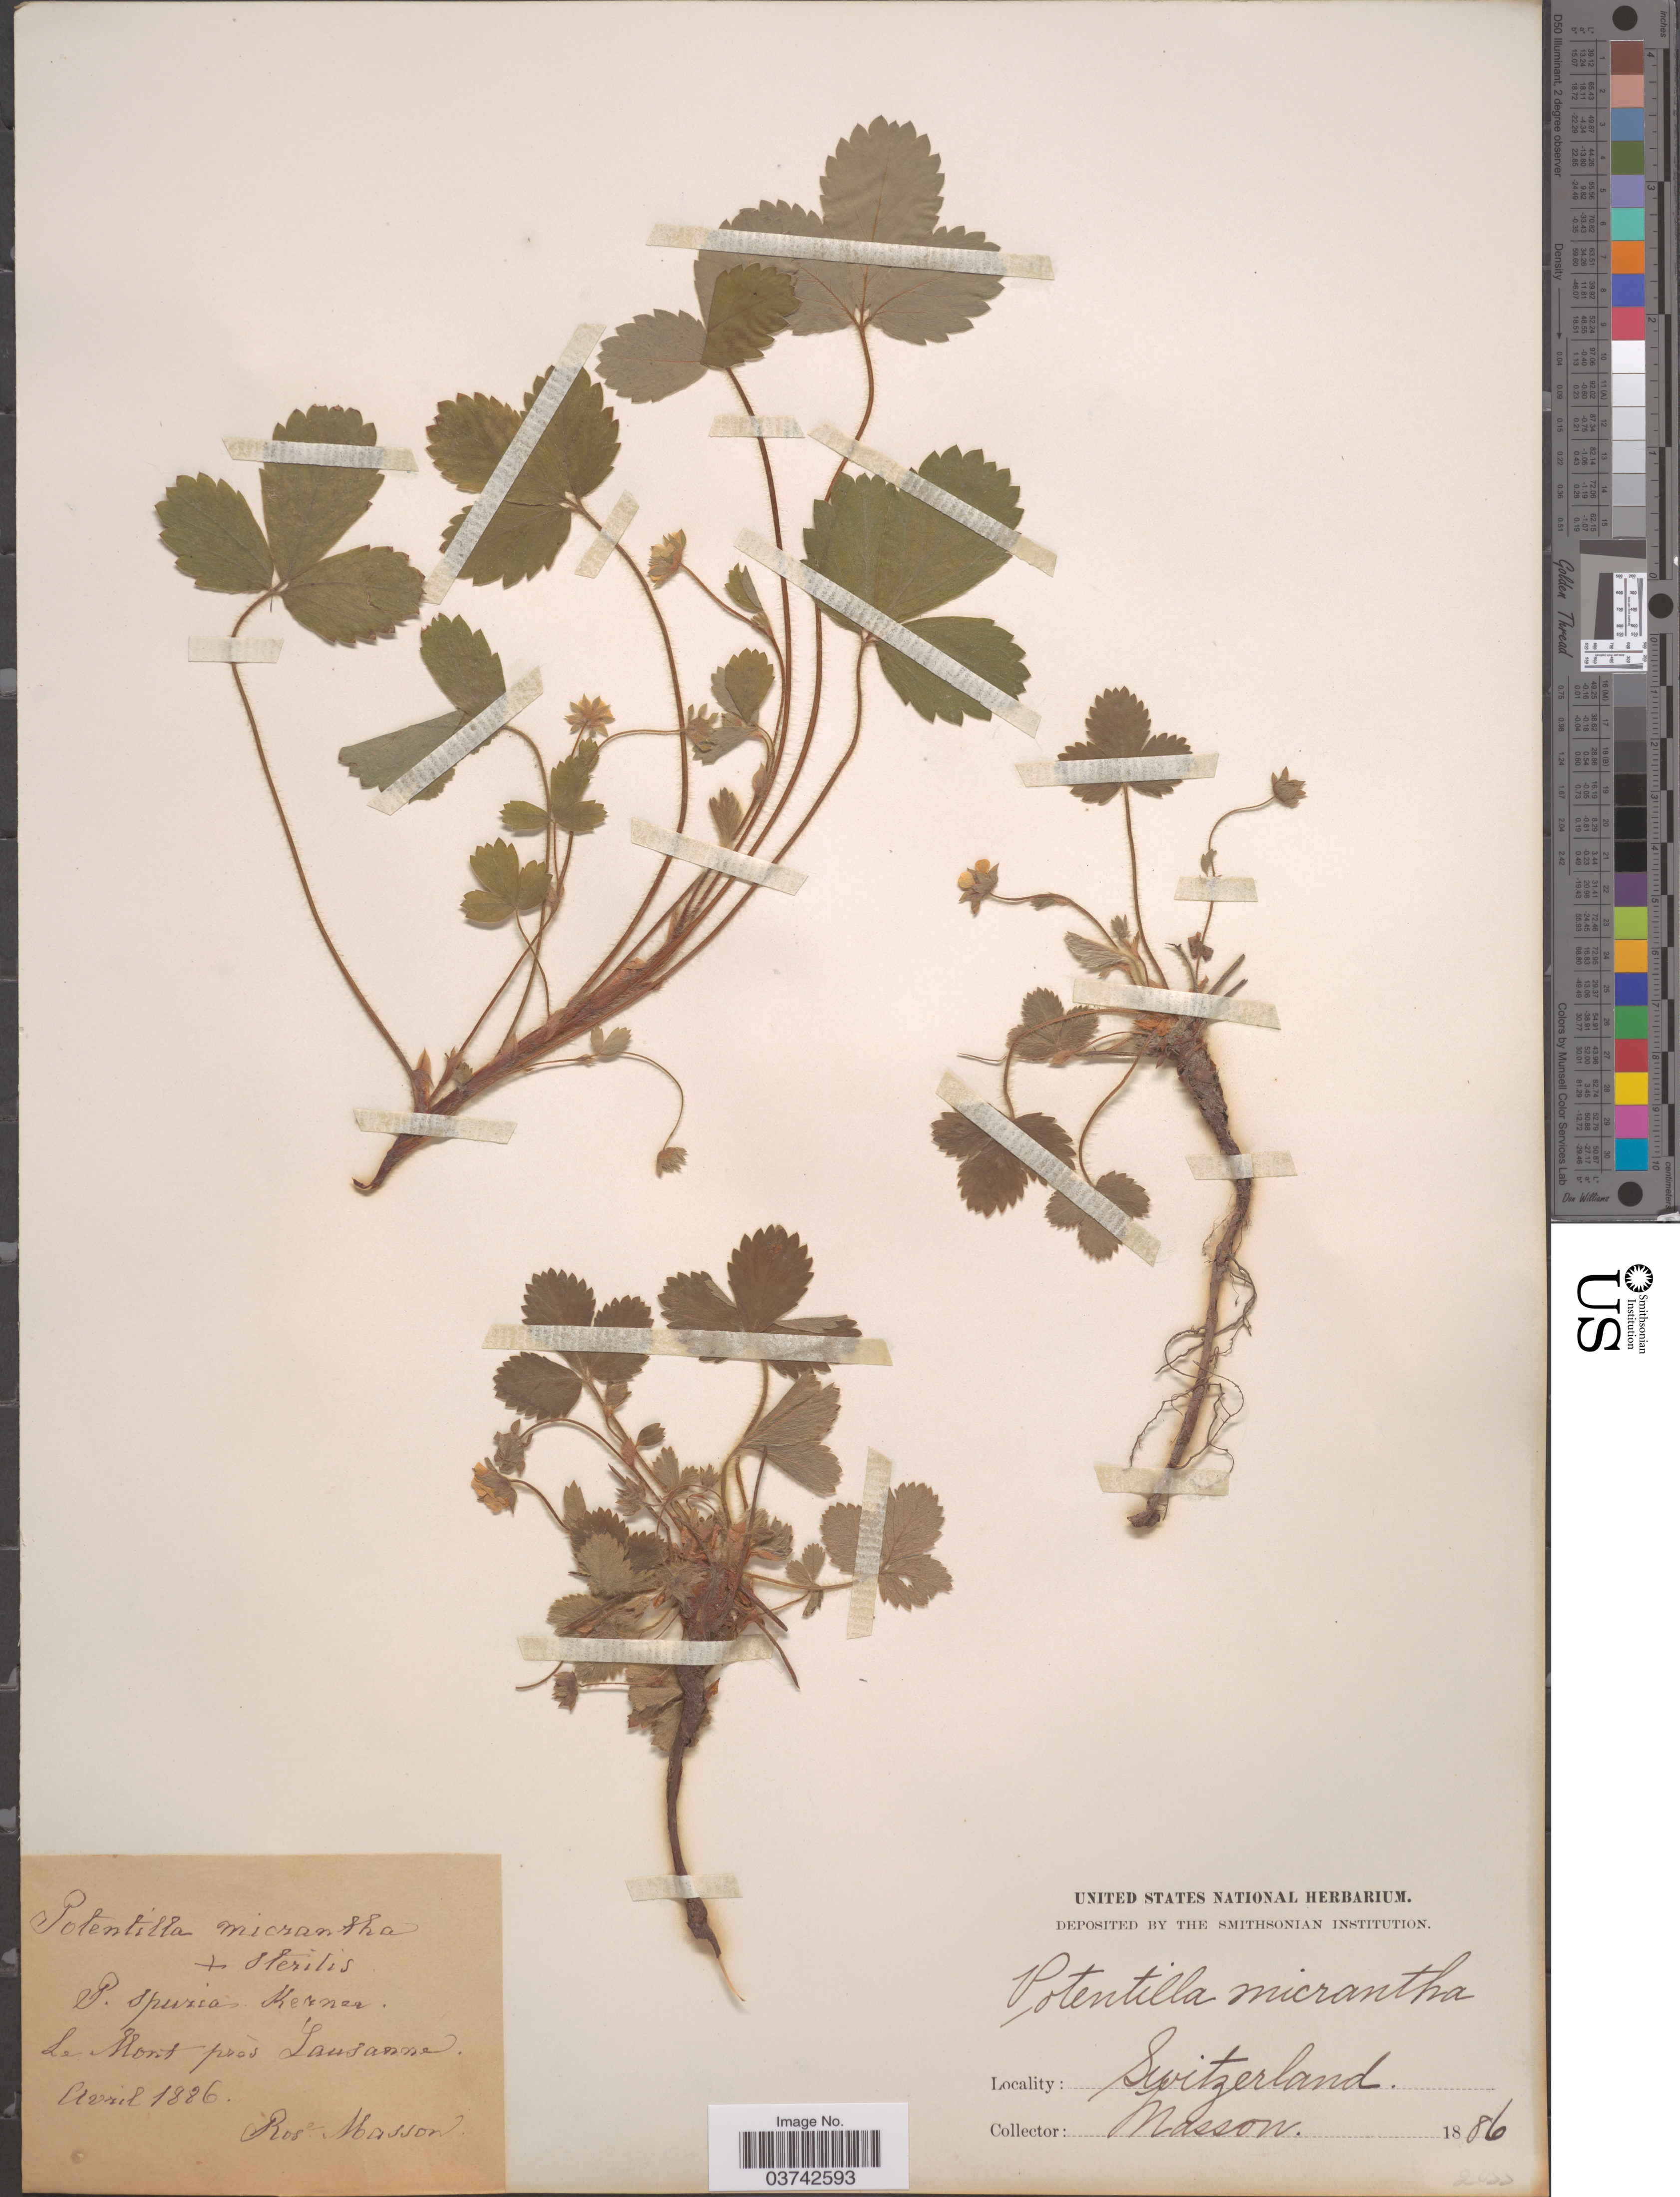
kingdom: Plantae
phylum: Tracheophyta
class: Magnoliopsida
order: Rosales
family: Rosaceae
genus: Potentilla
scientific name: Potentilla micrantha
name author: Ramond ex DC.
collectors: R. Masson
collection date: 1886-04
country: Switzerland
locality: Le Mont près Lausanne.